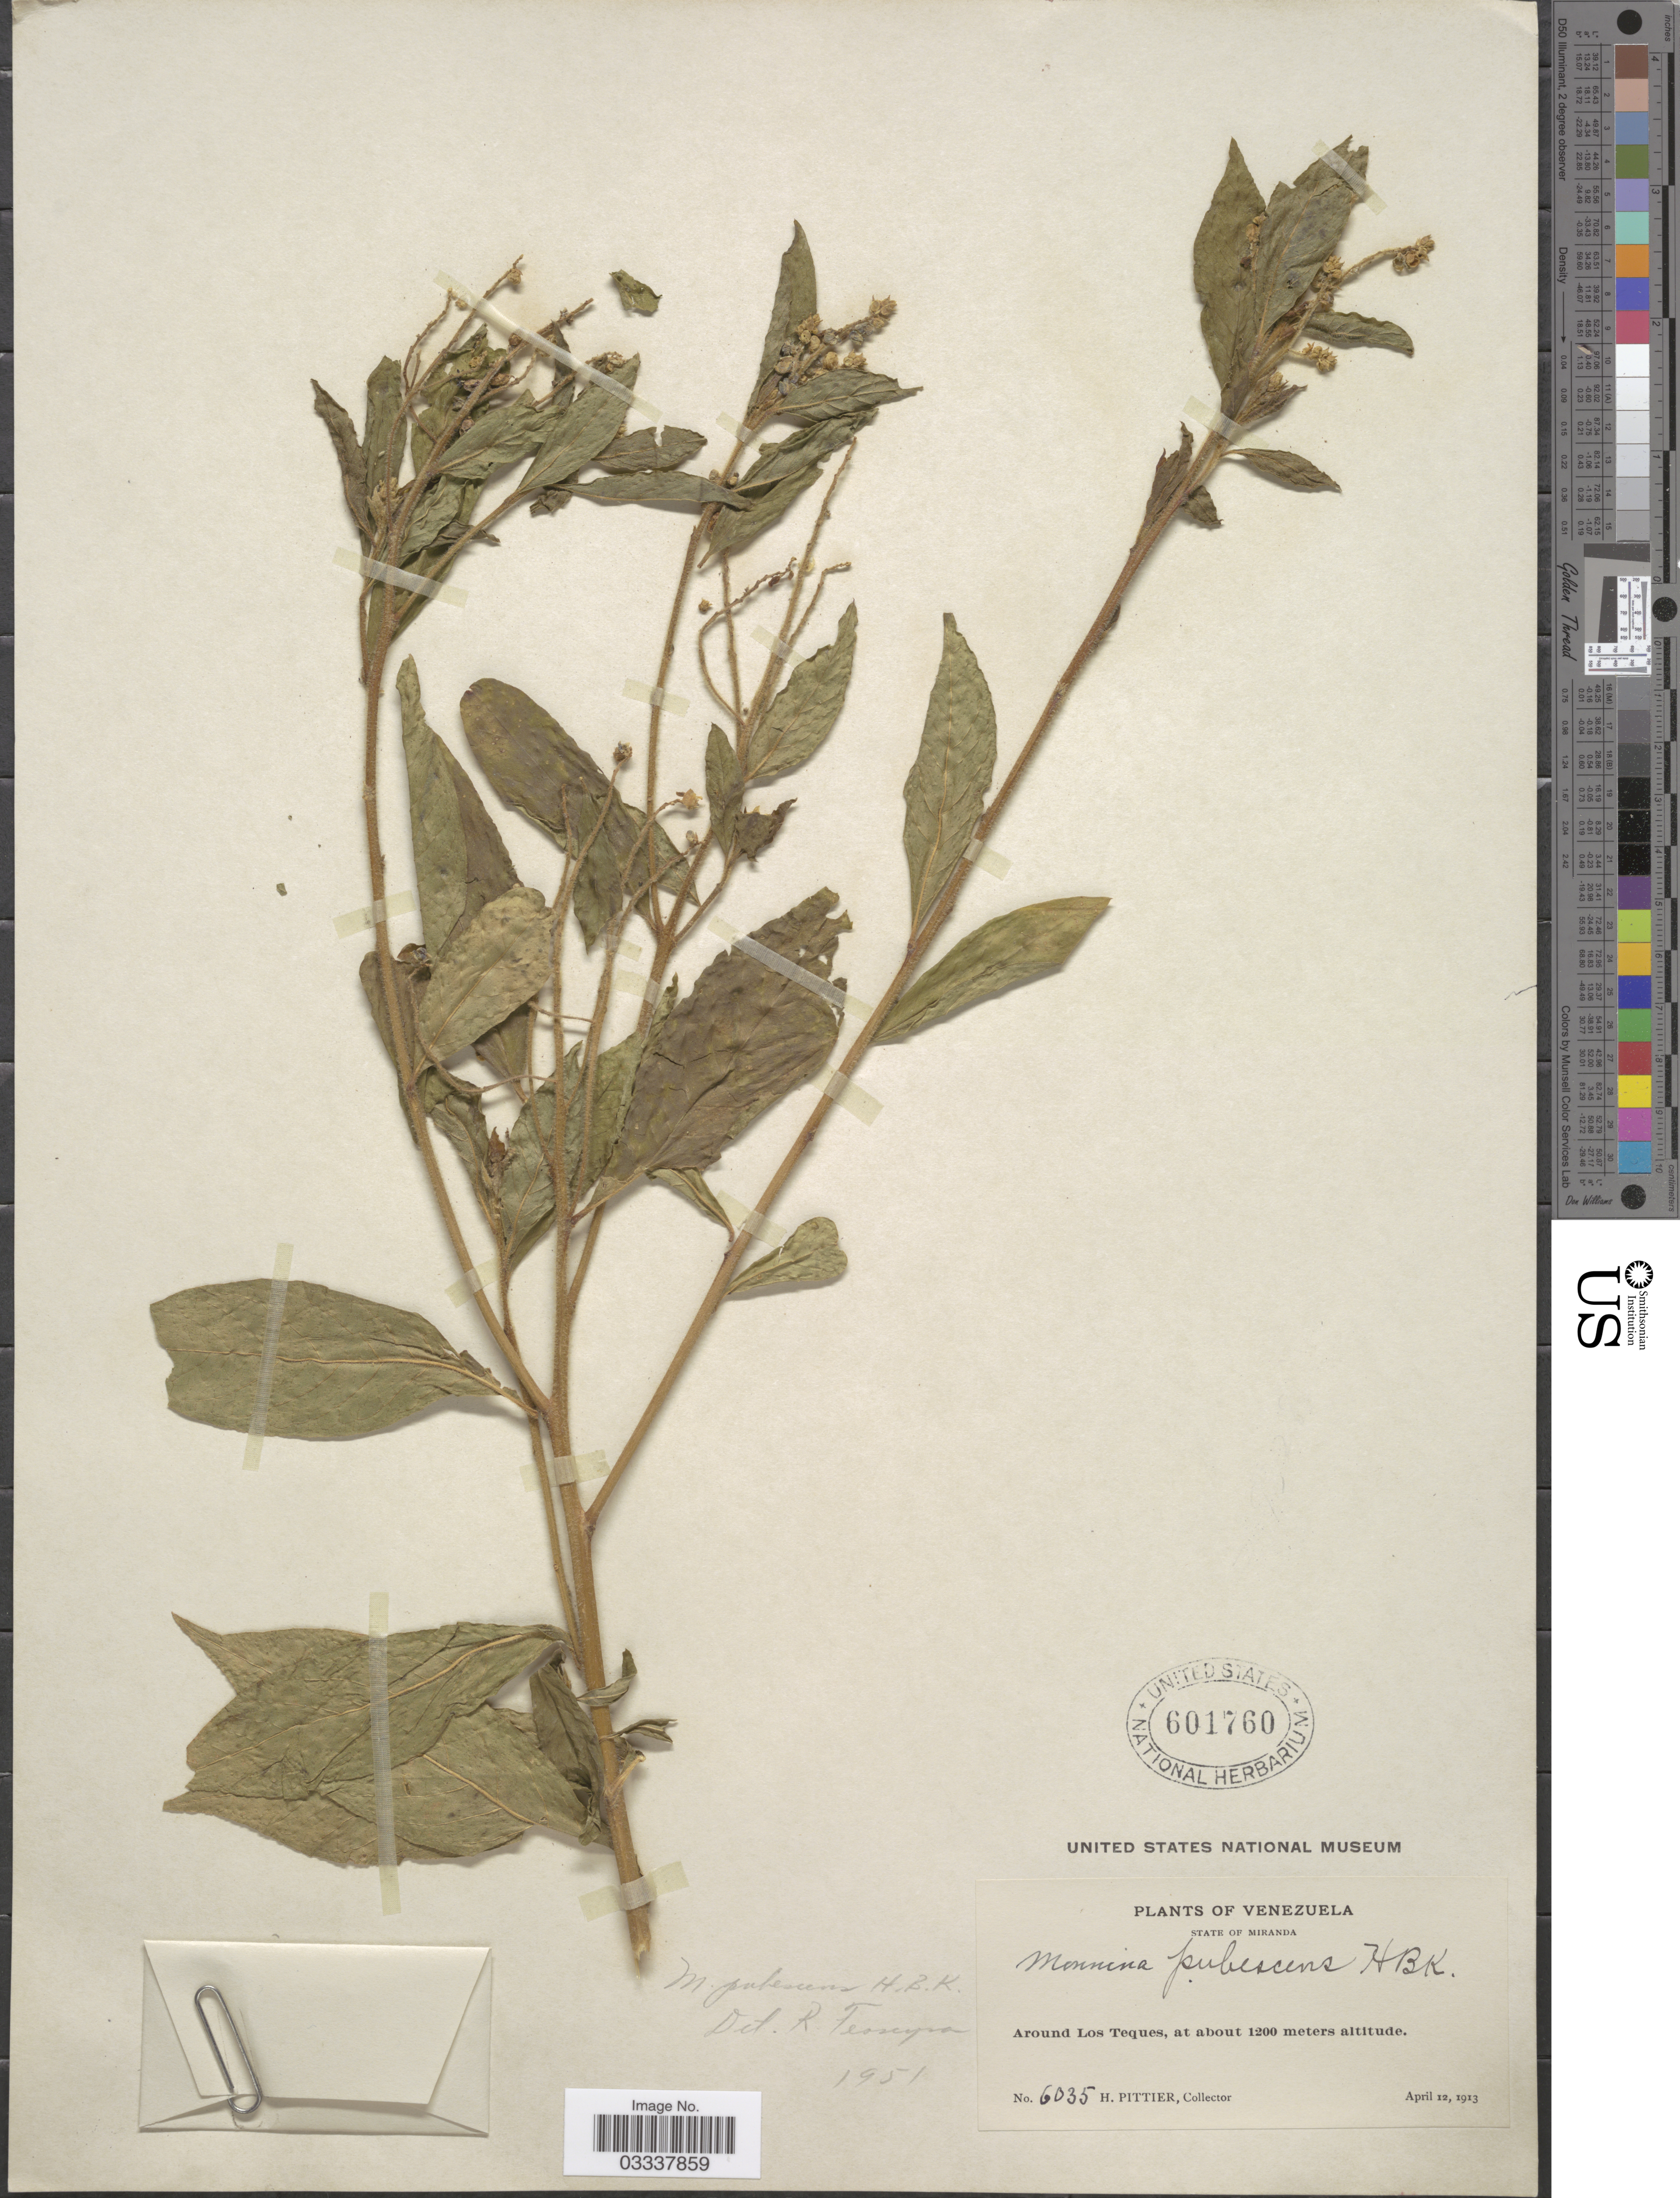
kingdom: Plantae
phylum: Tracheophyta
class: Magnoliopsida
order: Fabales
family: Polygalaceae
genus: Monnina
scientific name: Monnina pubescens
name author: Kunth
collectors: H. F. Pittier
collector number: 6035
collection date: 1913-04-12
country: Venezuela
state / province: Miranda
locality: Around Los Teques.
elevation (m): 1200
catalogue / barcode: US 601760